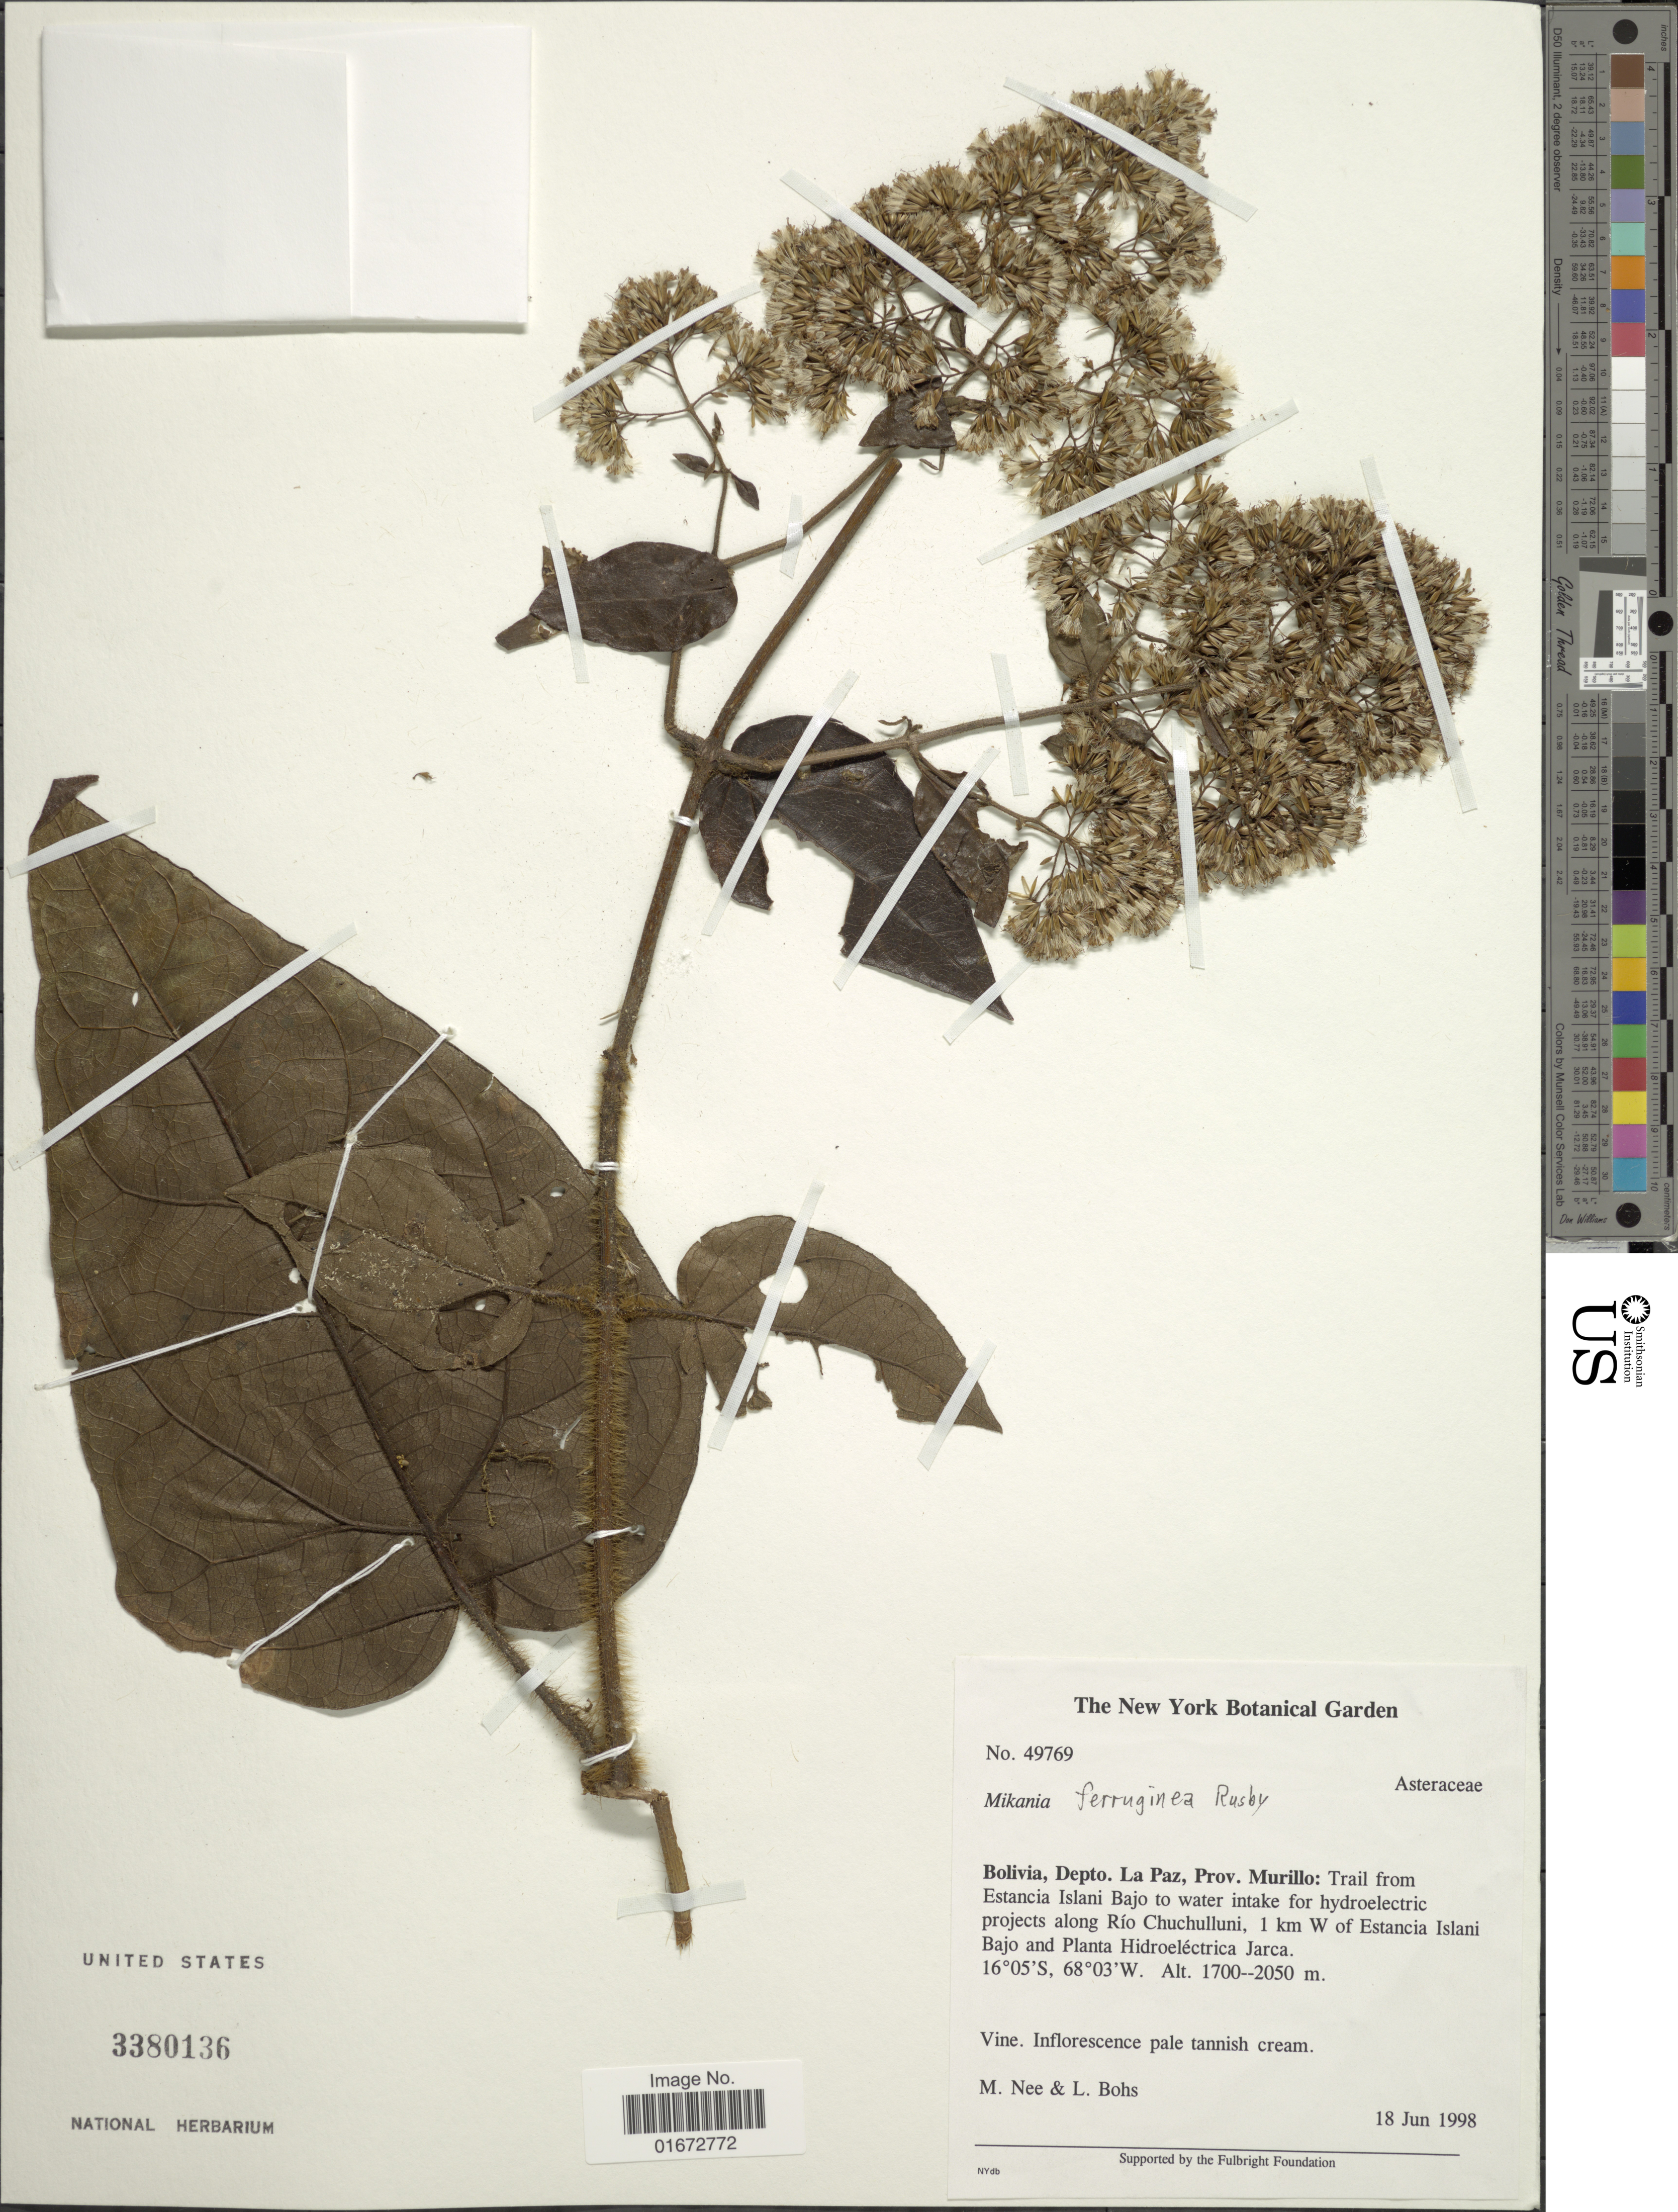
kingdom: Plantae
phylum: Tracheophyta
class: Magnoliopsida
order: Asterales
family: Asteraceae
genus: Mikania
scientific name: Mikania ferruginea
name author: (Rusby) Buchtien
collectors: M. Nee & L. A. Bohs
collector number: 49769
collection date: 1998-06-18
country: Bolivia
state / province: La Paz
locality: Bolivia, Depto. La Paz, Prov. Murillo: Trail from Estancia Islani Bajo to water intake for hydroelectric projects along Río Chuchulluni, 1 km W of Estancia Islani Bajo and Planta Hidroeléctrica Jarca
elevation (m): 1700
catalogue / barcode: US 3380136